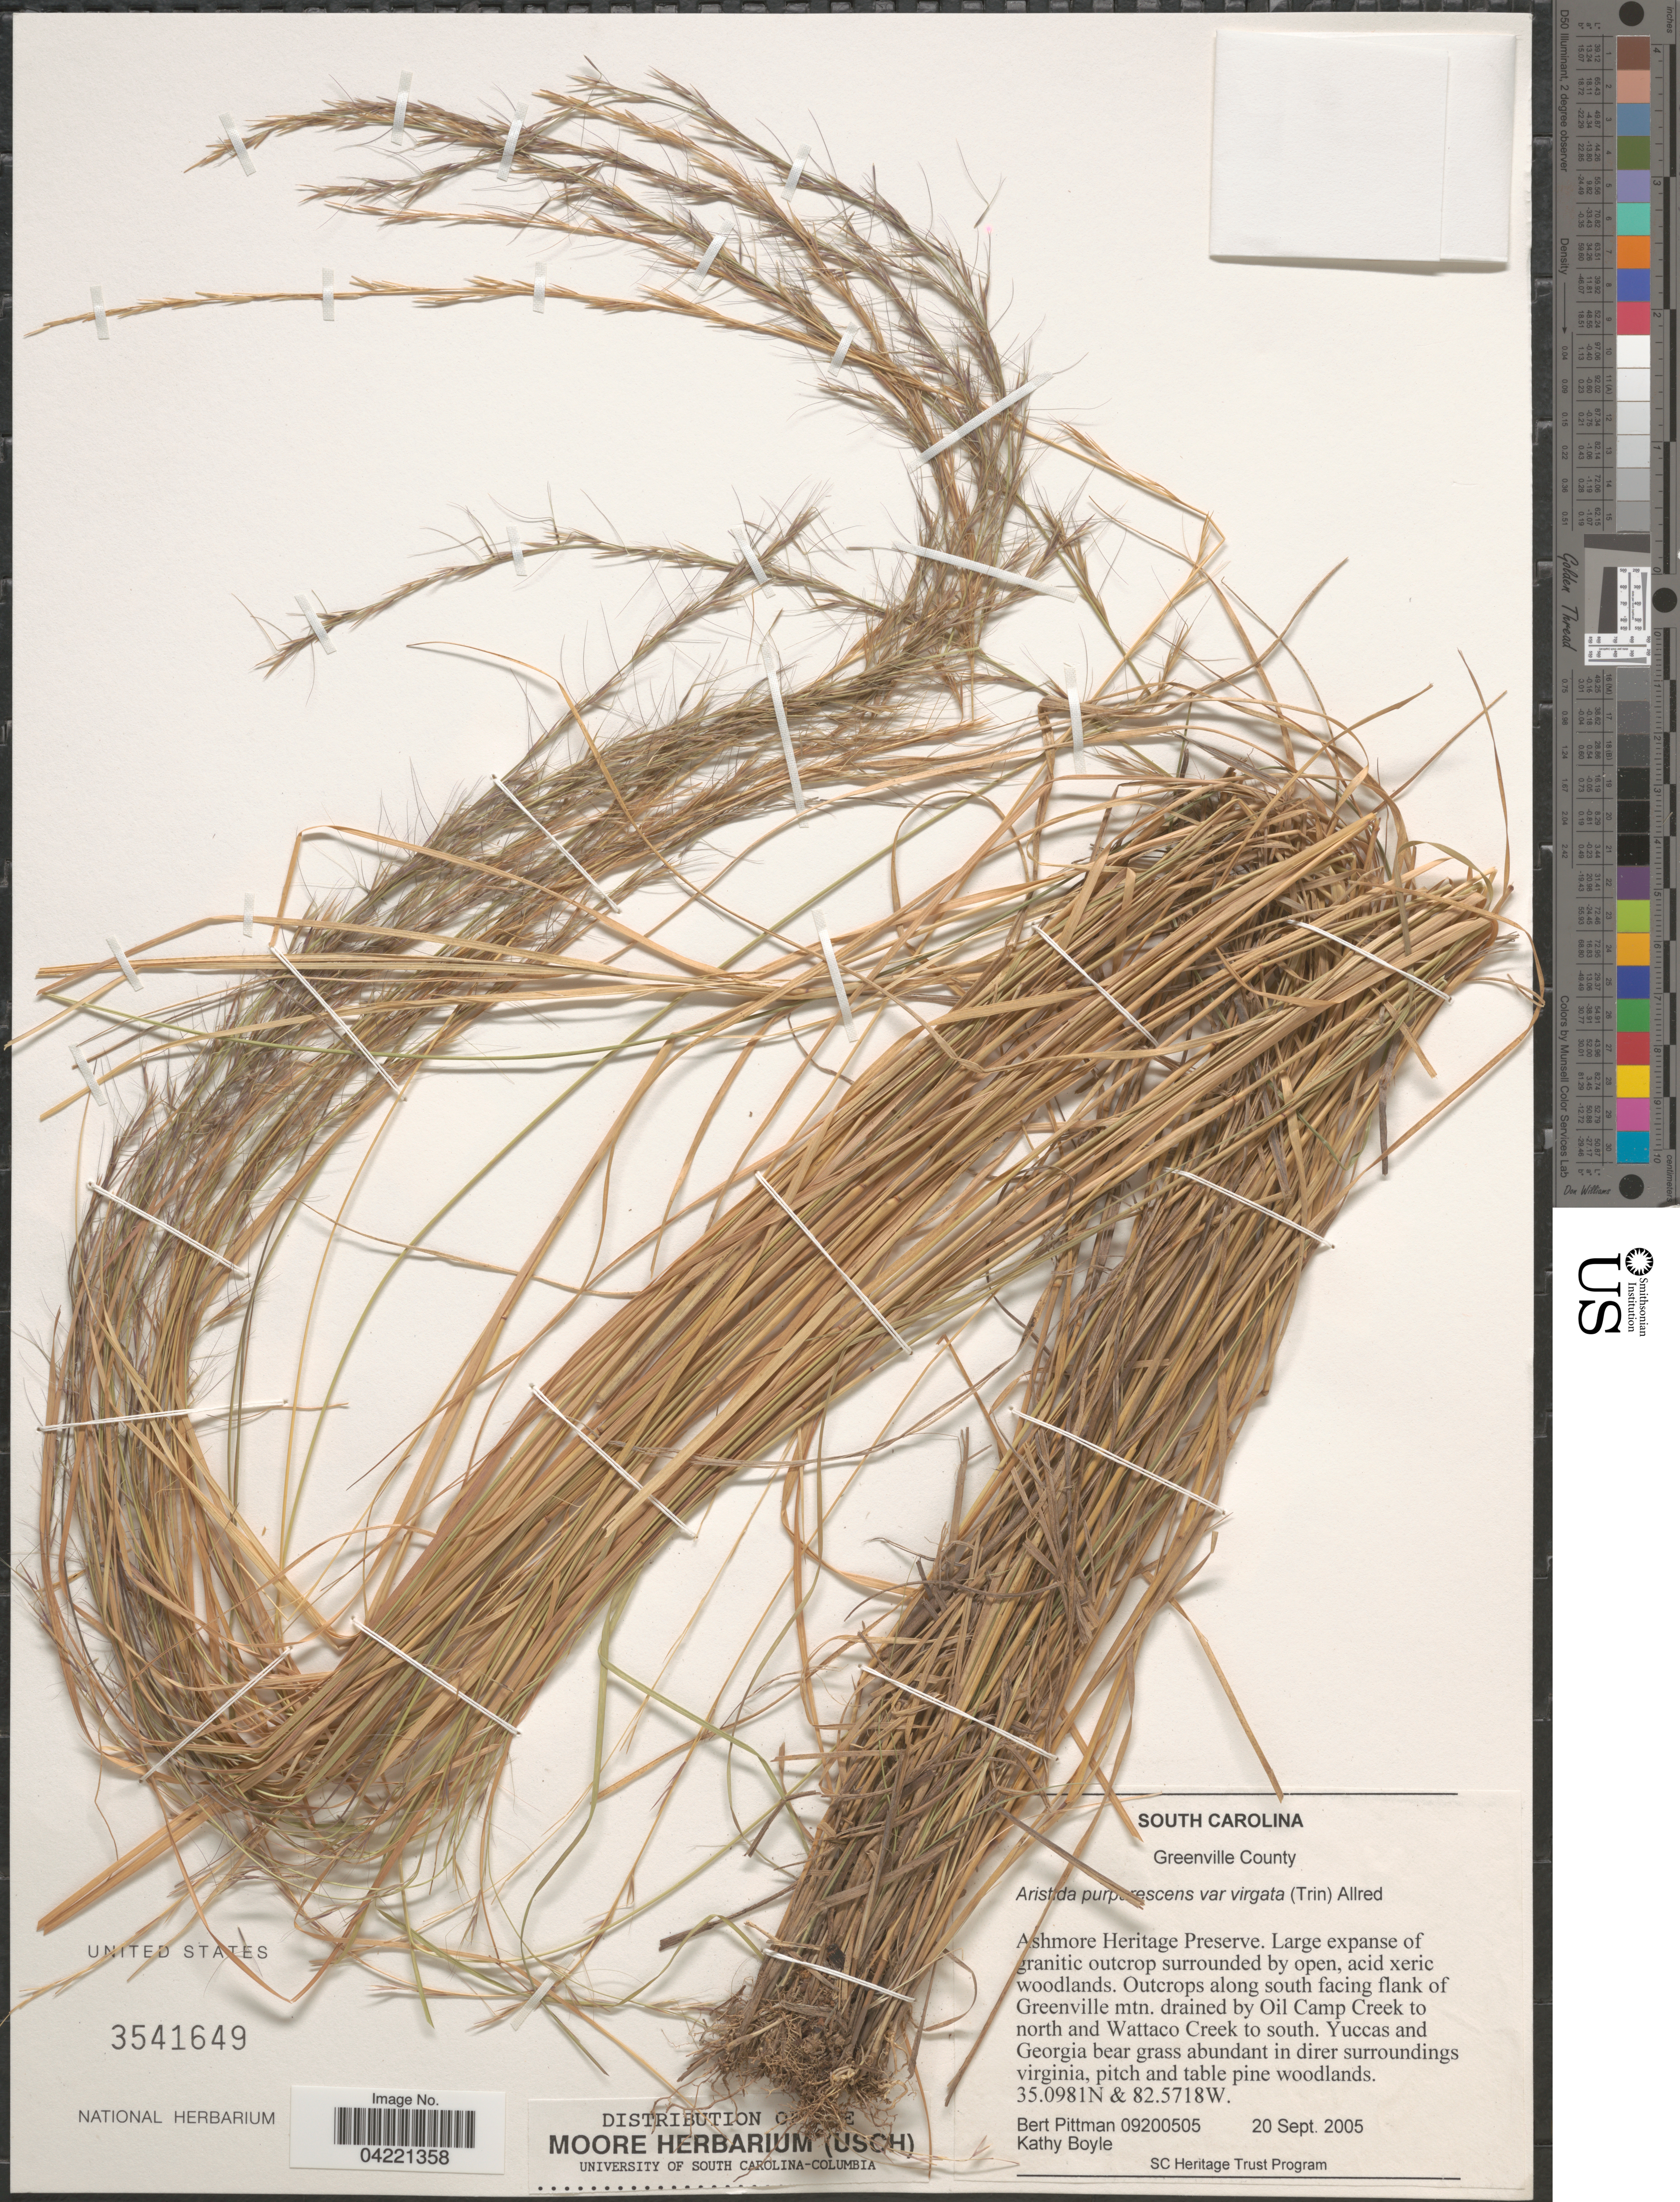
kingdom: Plantae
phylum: Tracheophyta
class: Liliopsida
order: Poales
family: Poaceae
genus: Aristida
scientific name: Aristida purpurascens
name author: Poir.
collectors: B. Pittman & K. Boyle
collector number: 09200505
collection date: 2005-09-20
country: United States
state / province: South Carolina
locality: Greenville County. Ashmore Heritage Preserve. Large expanse of granitic outcrop surrounded by open, acid xeric woodlands. Outcrops along south facing flank of Greenville mtn. drained by Oil Camp Creek to north and Wattaco Creek to south. Yuccas and Georgia bear grass abundant in direr surroundings virginia, pitch and table pine woodlands.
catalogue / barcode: US 3541649